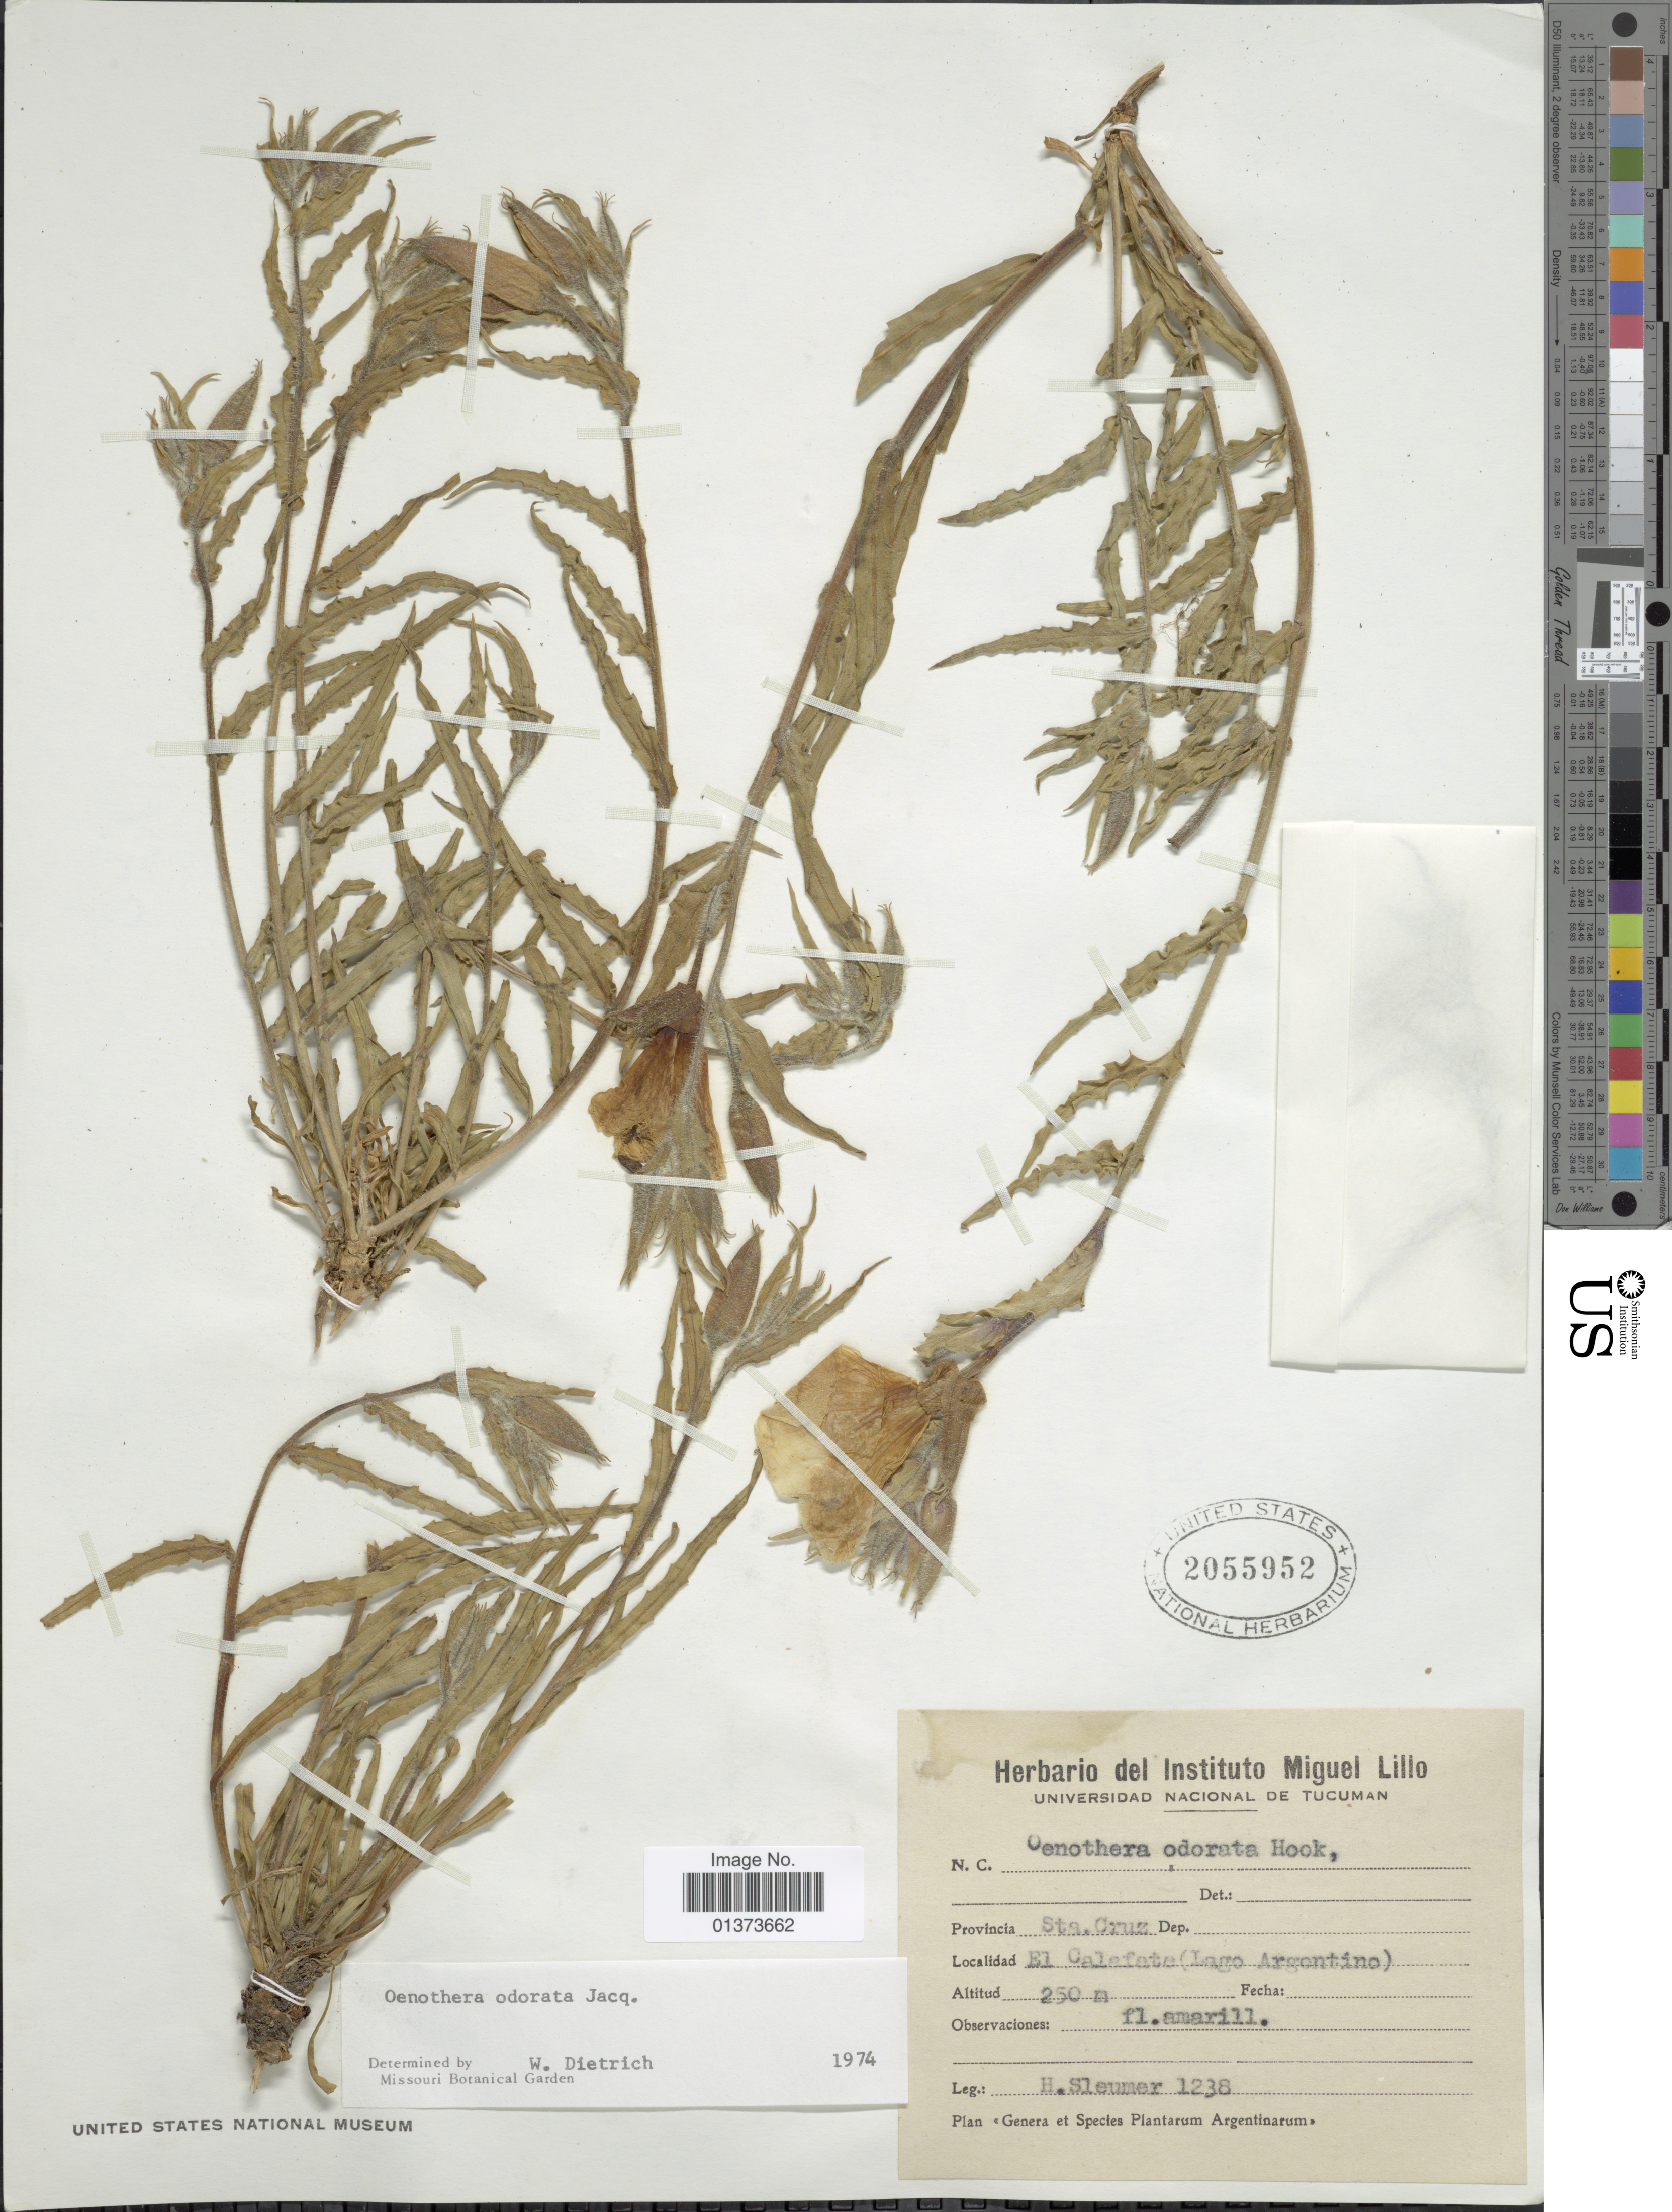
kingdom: Plantae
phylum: Tracheophyta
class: Magnoliopsida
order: Myrtales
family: Onagraceae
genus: Oenothera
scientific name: Oenothera odorata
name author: Jacq.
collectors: H. O. Sleumer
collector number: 1238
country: Argentina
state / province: Santa Cruz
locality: El Calafate (Lago Argentine)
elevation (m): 250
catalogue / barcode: US 2055952